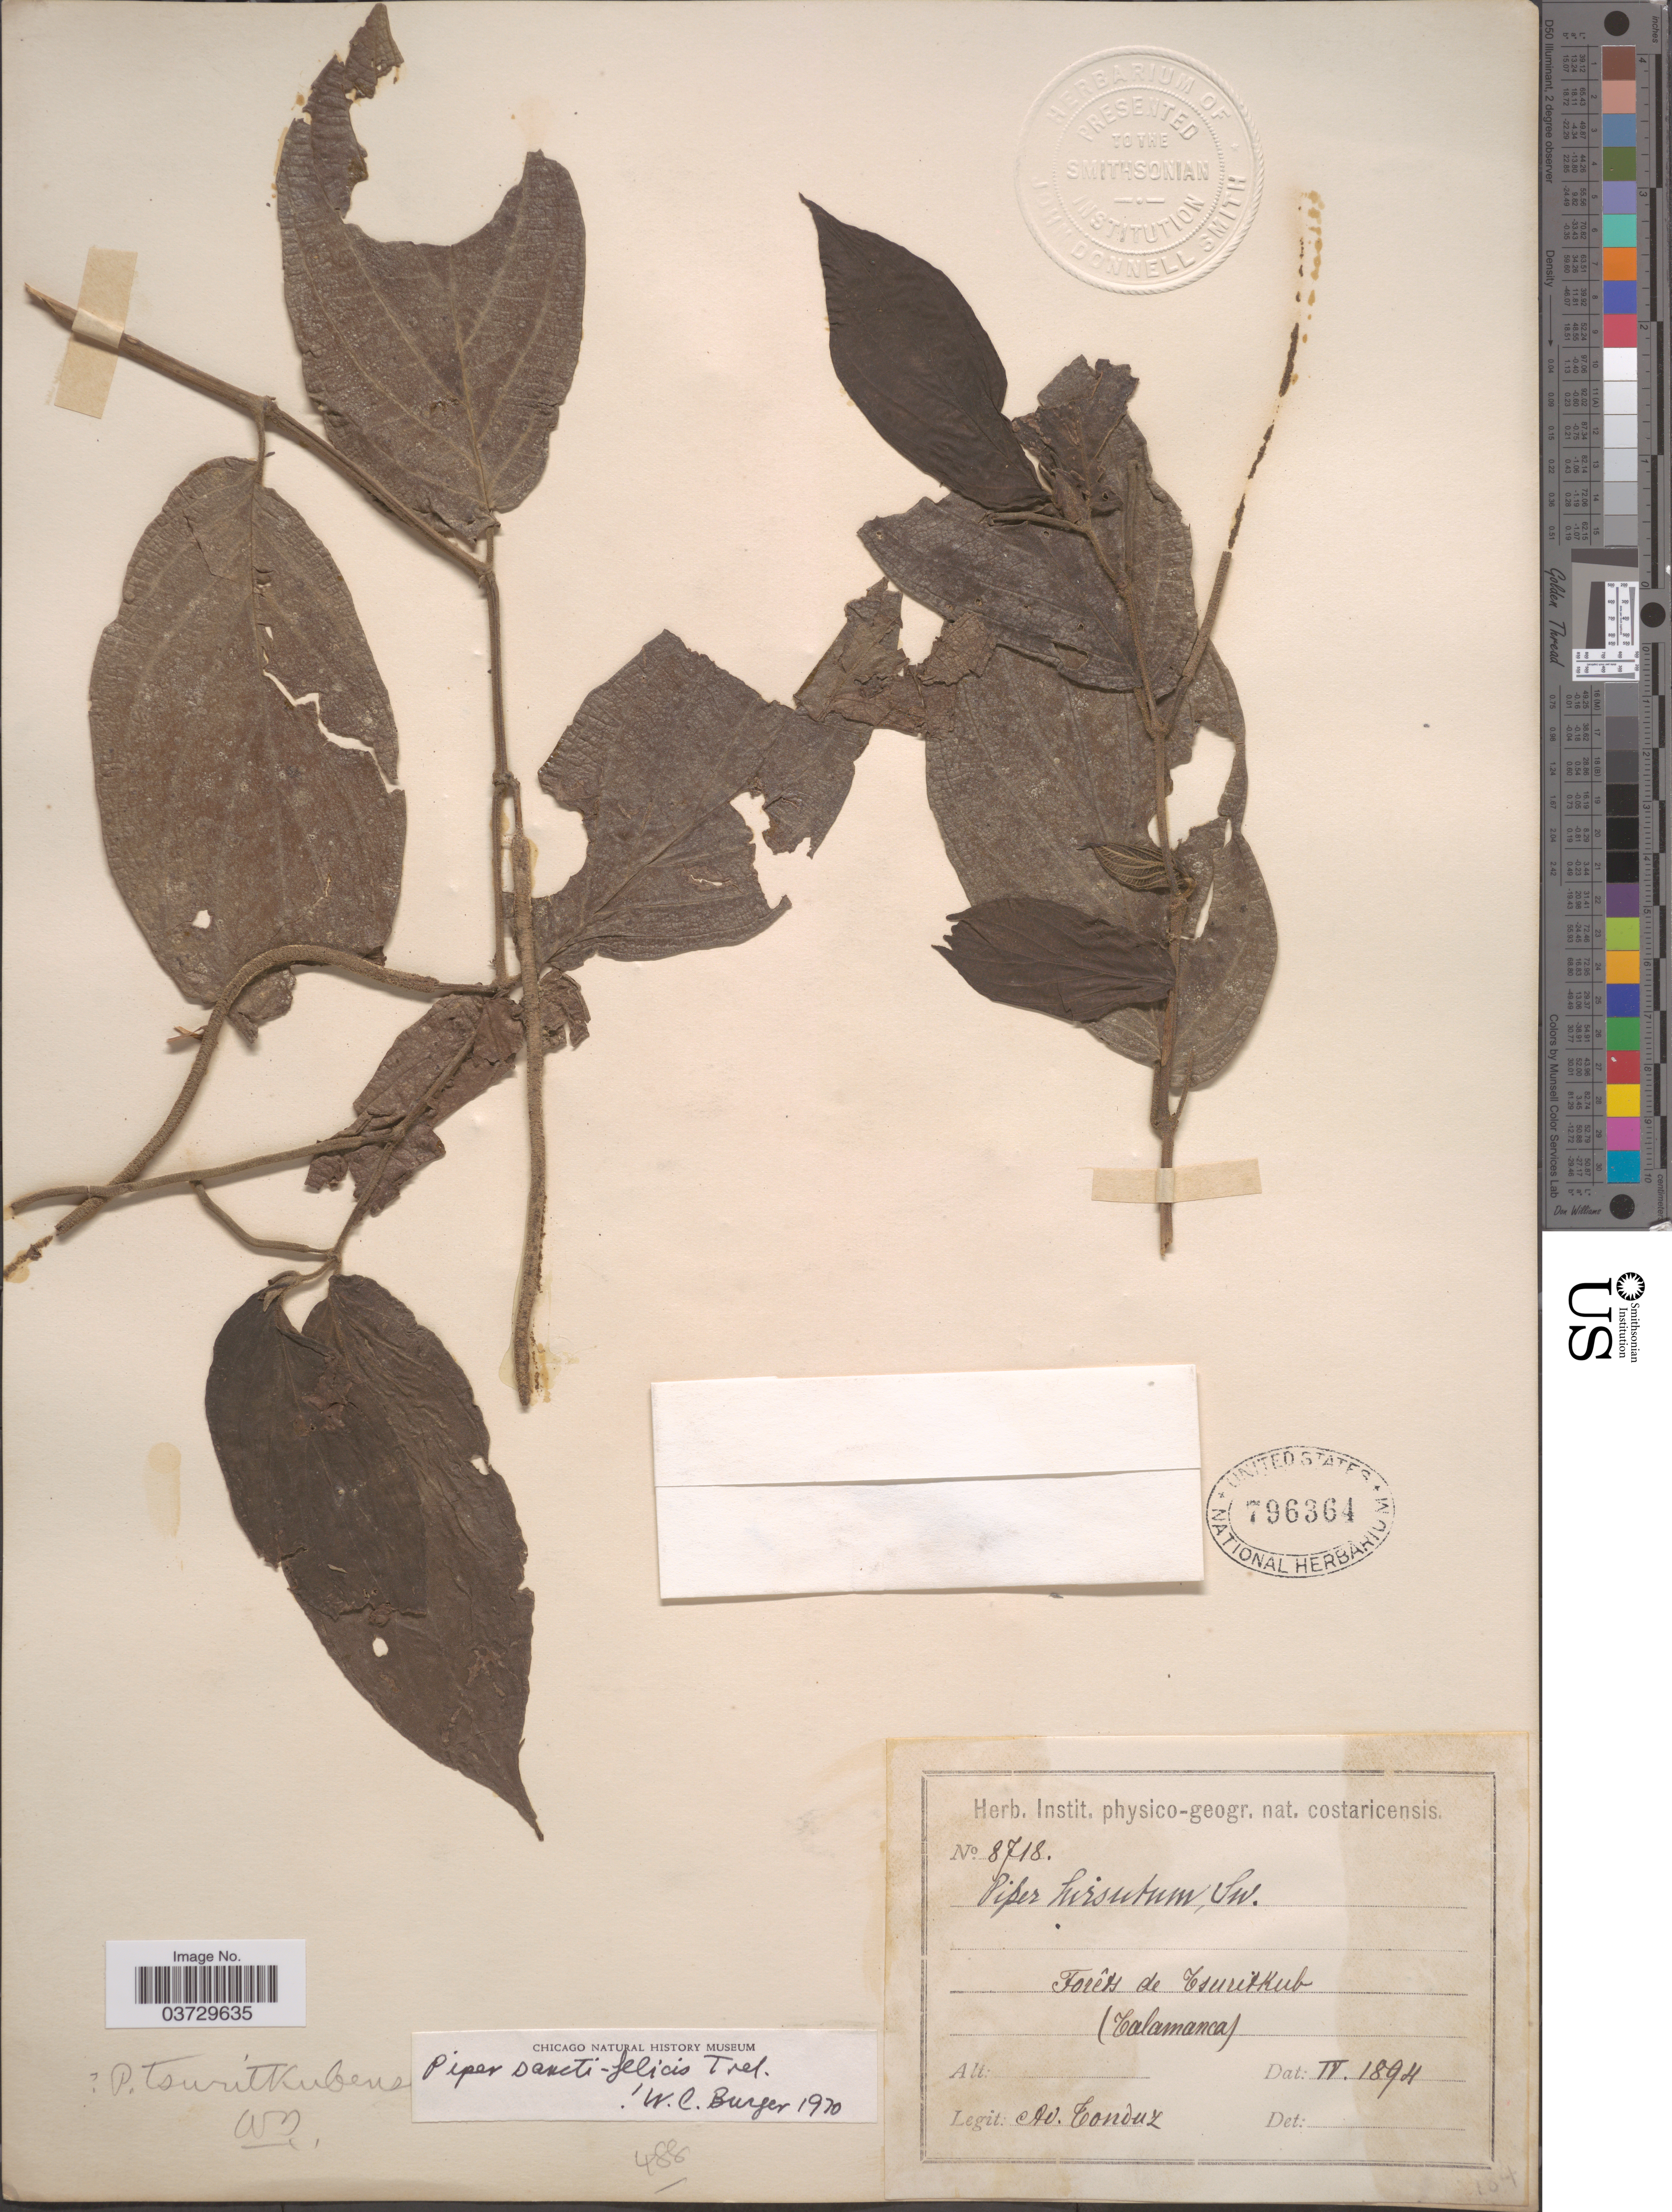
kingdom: Plantae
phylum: Tracheophyta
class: Magnoliopsida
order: Piperales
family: Piperaceae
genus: Piper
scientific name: Piper sancti-felicis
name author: Trel.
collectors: A. Tonduz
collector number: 8718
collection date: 1894-04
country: Costa Rica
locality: Forêts de Tsuritkub (Talamanca).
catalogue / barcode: US 796364